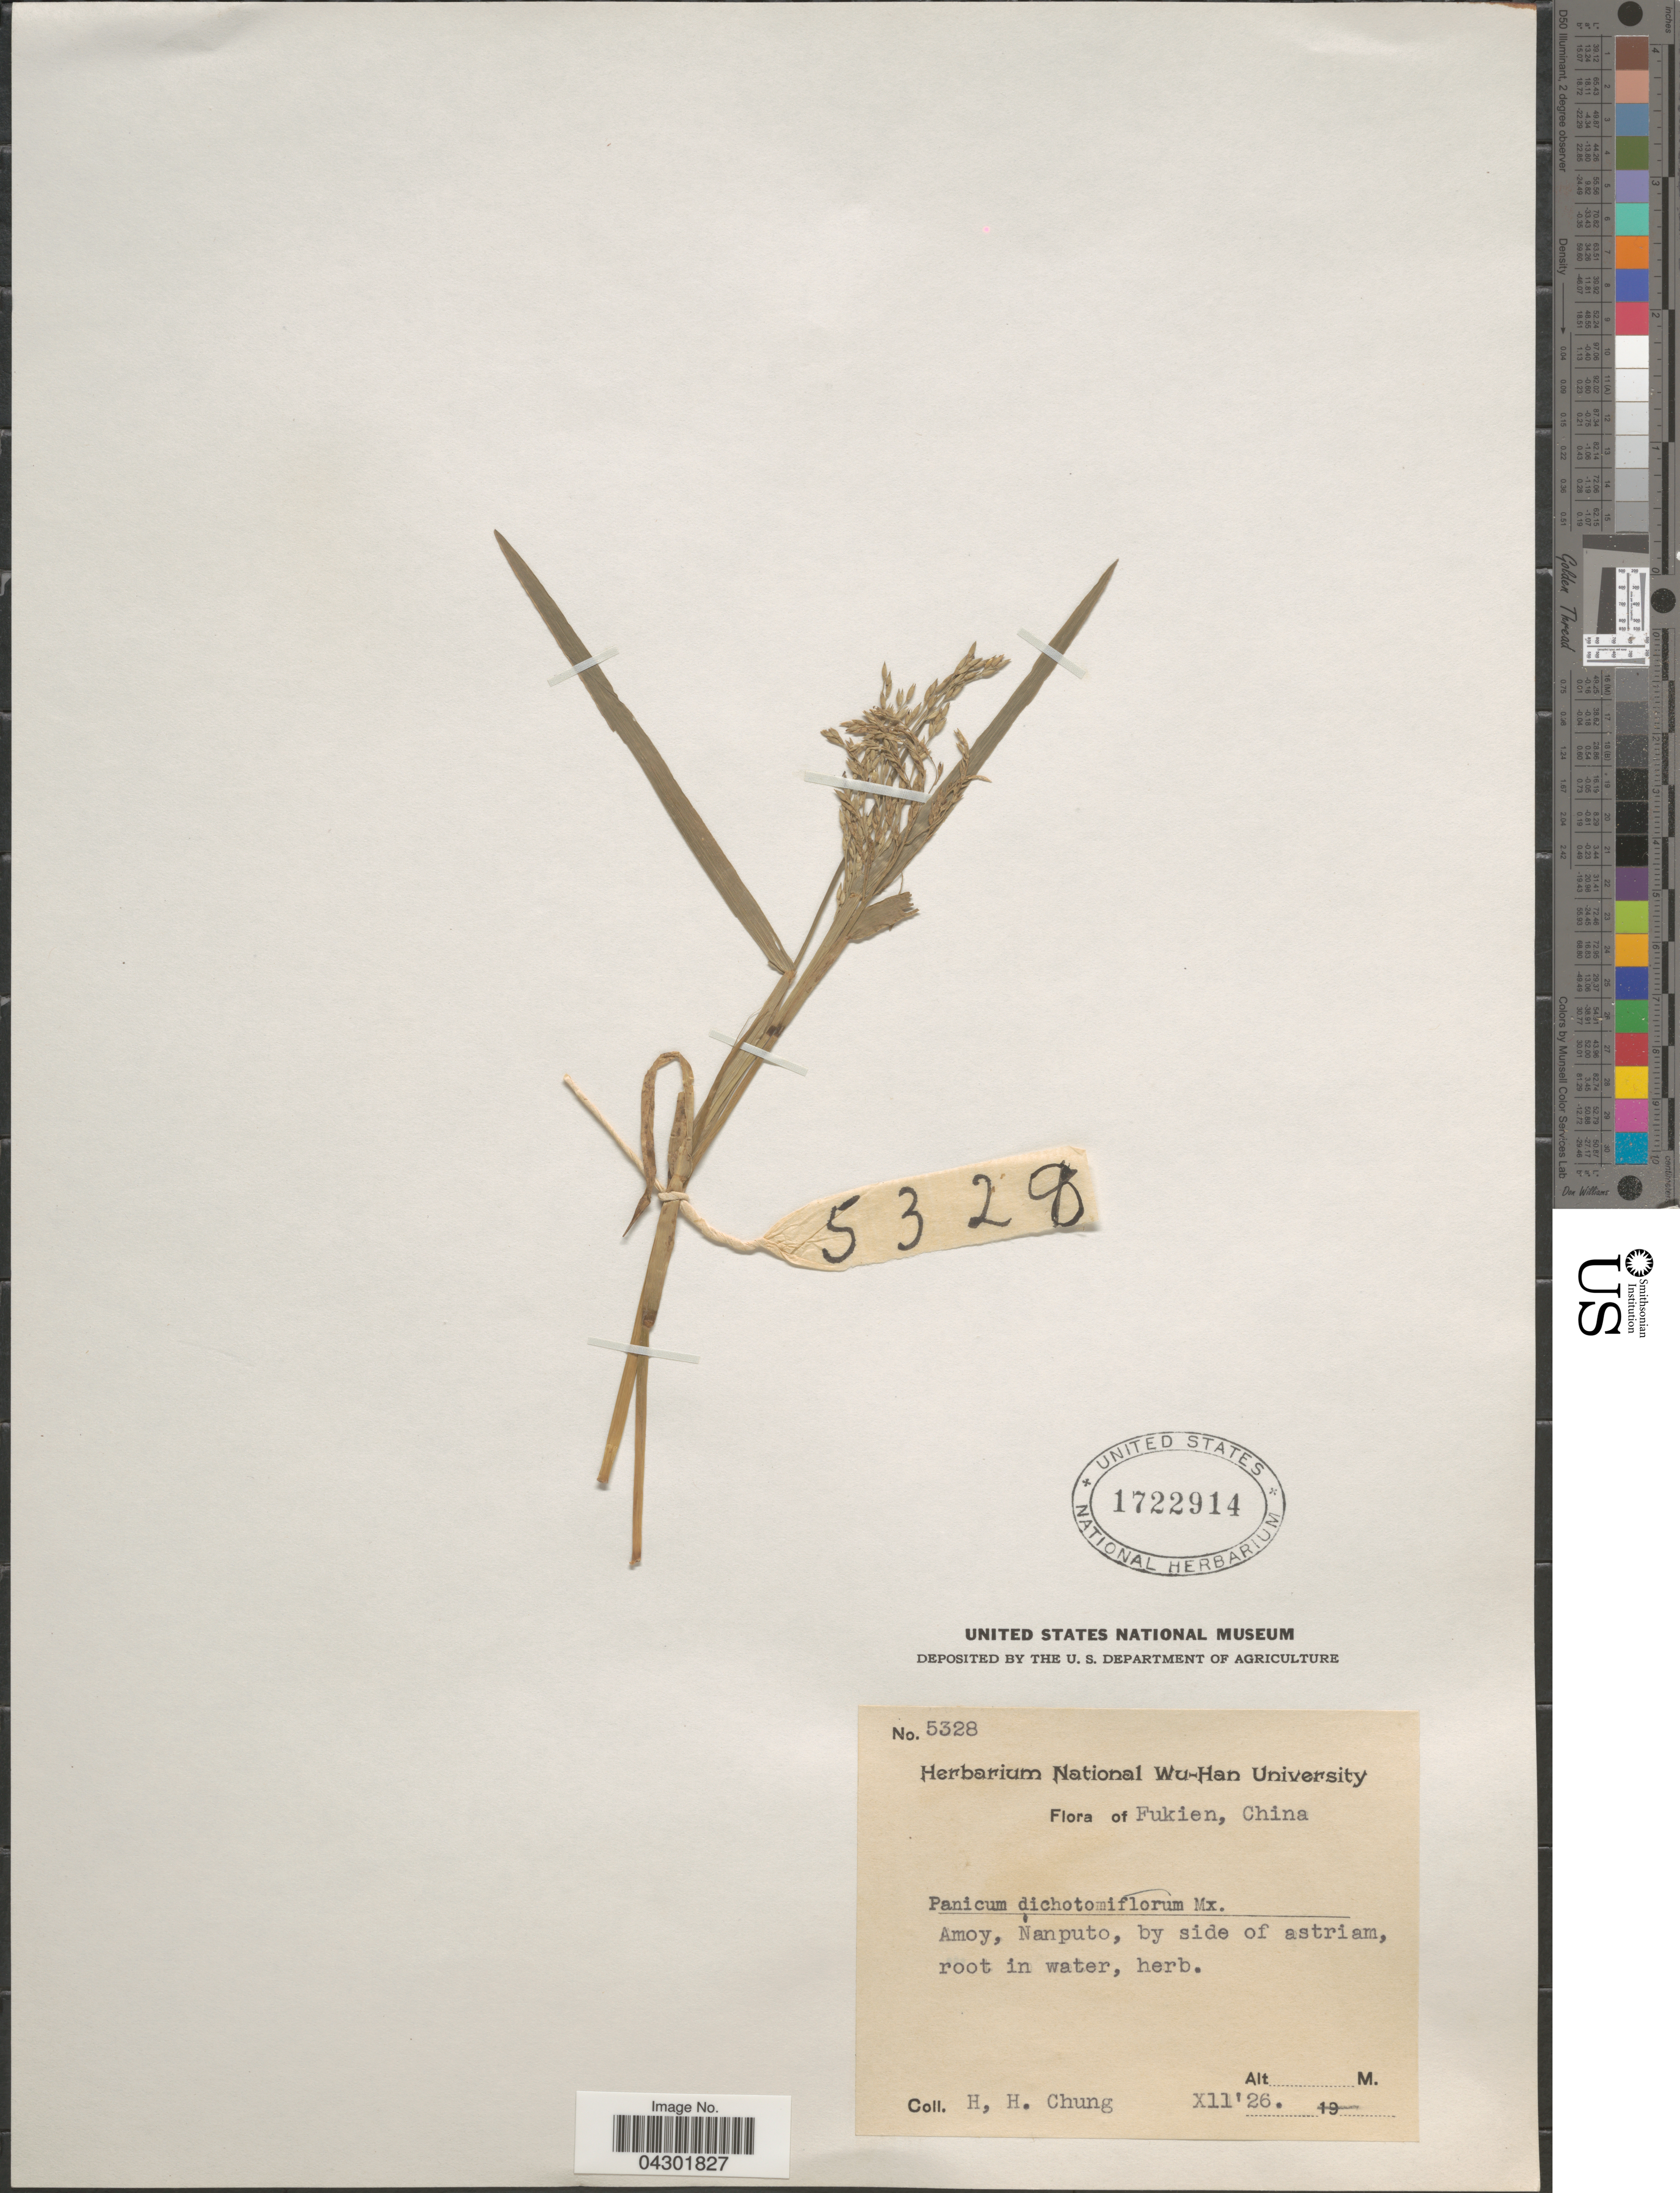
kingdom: Plantae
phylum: Tracheophyta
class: Liliopsida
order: Poales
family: Poaceae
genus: Panicum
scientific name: Panicum dichotomiflorum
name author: Michx.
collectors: H. Chung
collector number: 5328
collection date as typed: Transcribed d/m/y: /12/26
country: China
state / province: Fujian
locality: Fukien. Amoy, Nanputo, by side of astriam, root in water.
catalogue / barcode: US 1722914